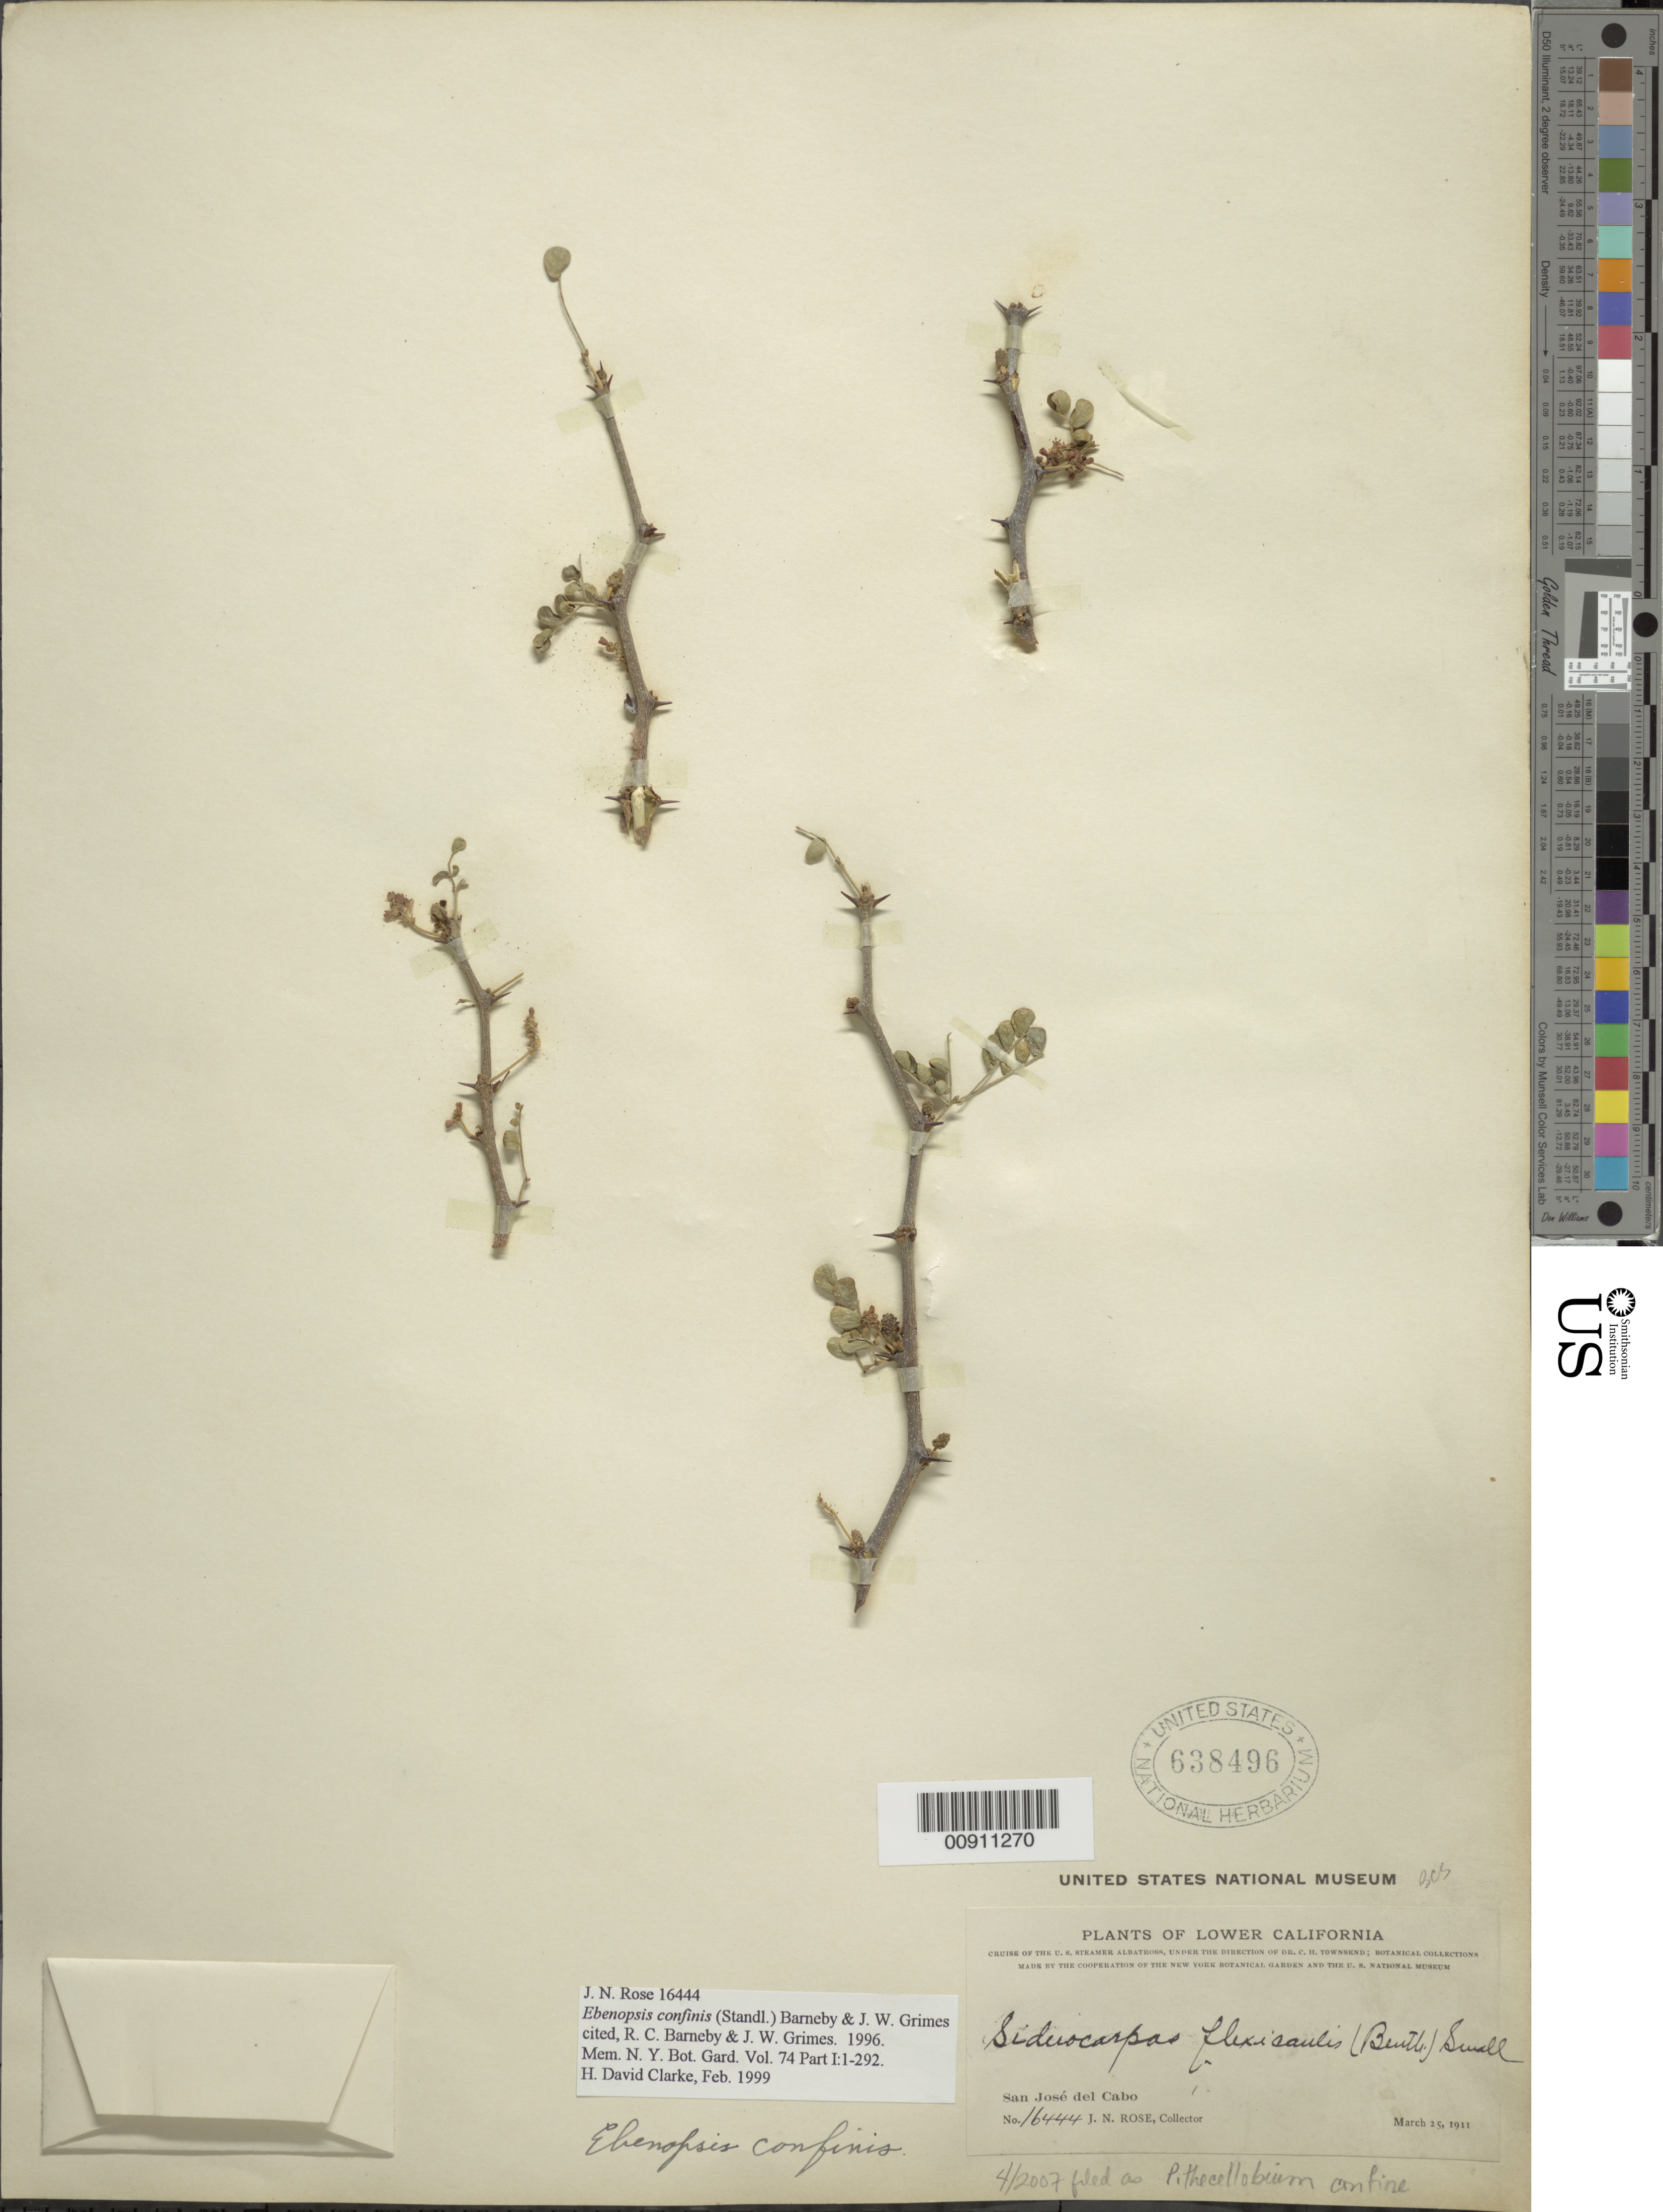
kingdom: Plantae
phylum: Tracheophyta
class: Magnoliopsida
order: Fabales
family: Fabaceae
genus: Ebenopsis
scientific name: Ebenopsis confinis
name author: (Standl.) Britton & Rose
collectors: J. N. Rose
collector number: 16444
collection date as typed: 25 Mar 1911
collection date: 1911-03-25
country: Mexico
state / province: Baja California Sur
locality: San José del Cabo, Lower California.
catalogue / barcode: US 638496